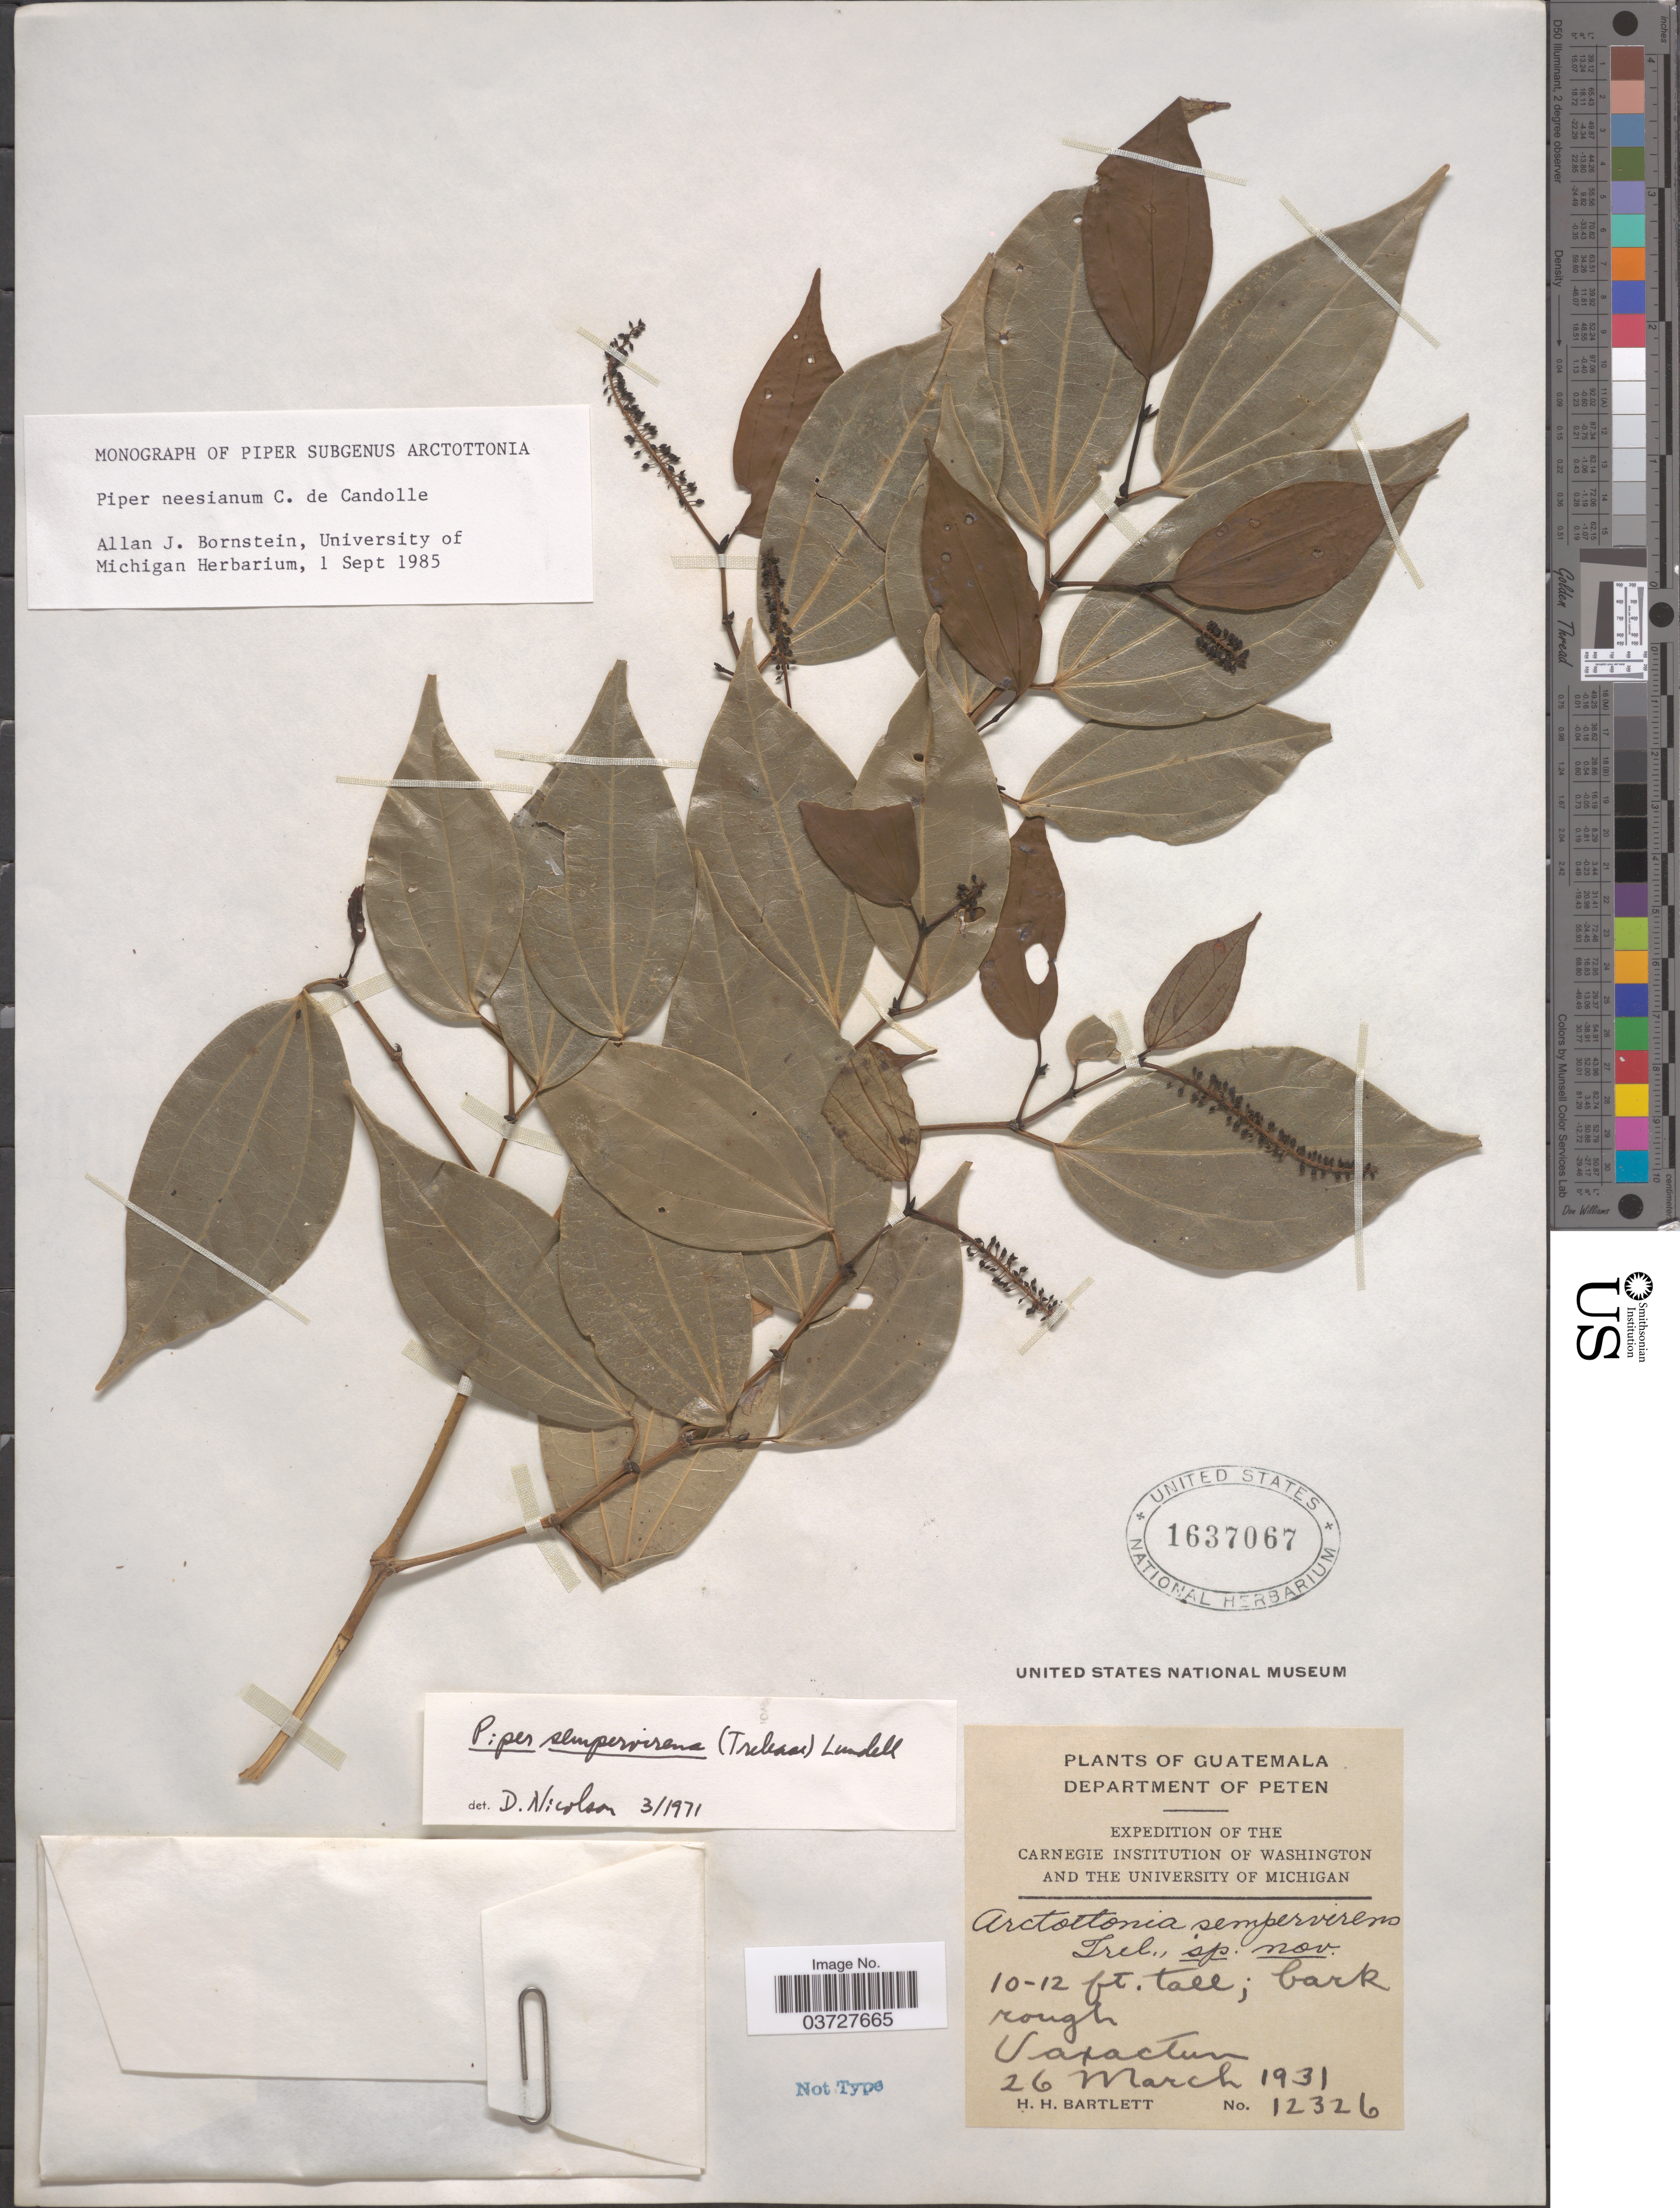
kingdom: Plantae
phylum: Tracheophyta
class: Magnoliopsida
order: Piperales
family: Piperaceae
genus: Piper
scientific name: Piper neesianum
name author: C. DC.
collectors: H. H. Bartlett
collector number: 12326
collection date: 1931-03-26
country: Guatemala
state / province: El Peten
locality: Department of Peten. Uaxactun.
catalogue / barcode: US 1637067